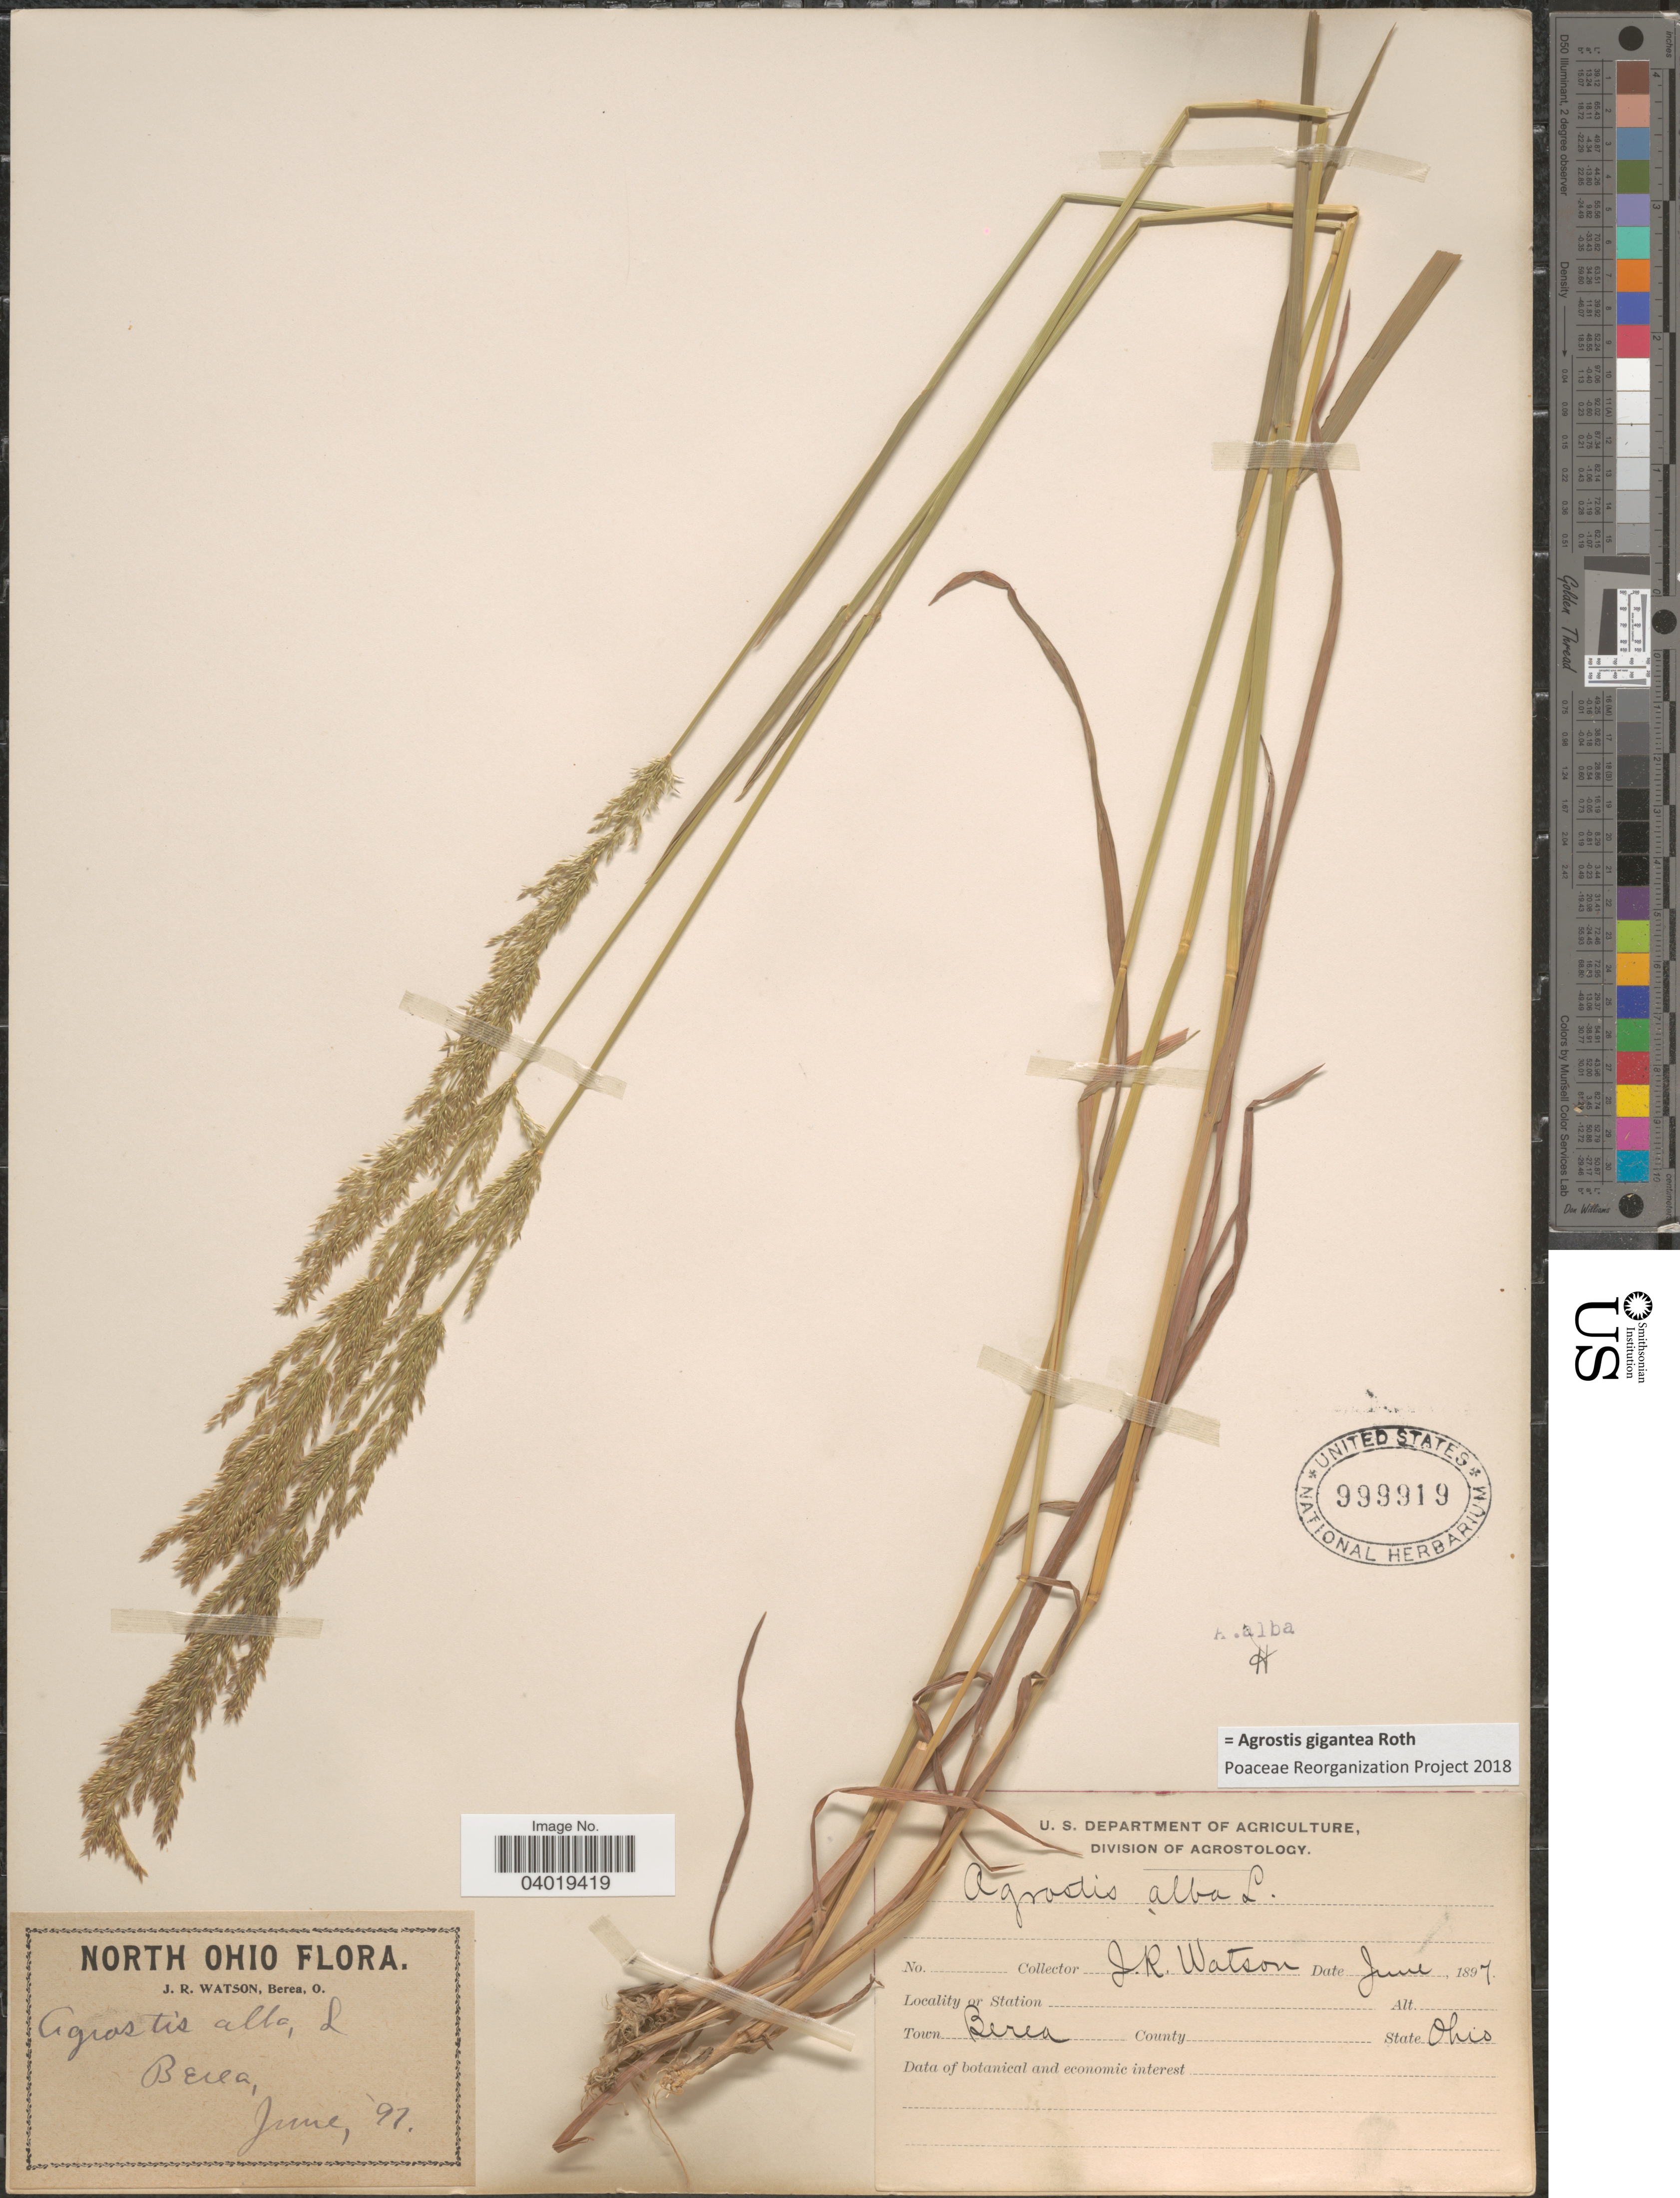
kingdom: Plantae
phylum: Tracheophyta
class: Liliopsida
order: Poales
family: Poaceae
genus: Agrostis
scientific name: Agrostis gigantea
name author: Roth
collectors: J. R. Watson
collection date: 1897-06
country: United States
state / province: Ohio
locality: North Ohio. Town Berea.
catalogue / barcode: US 999919